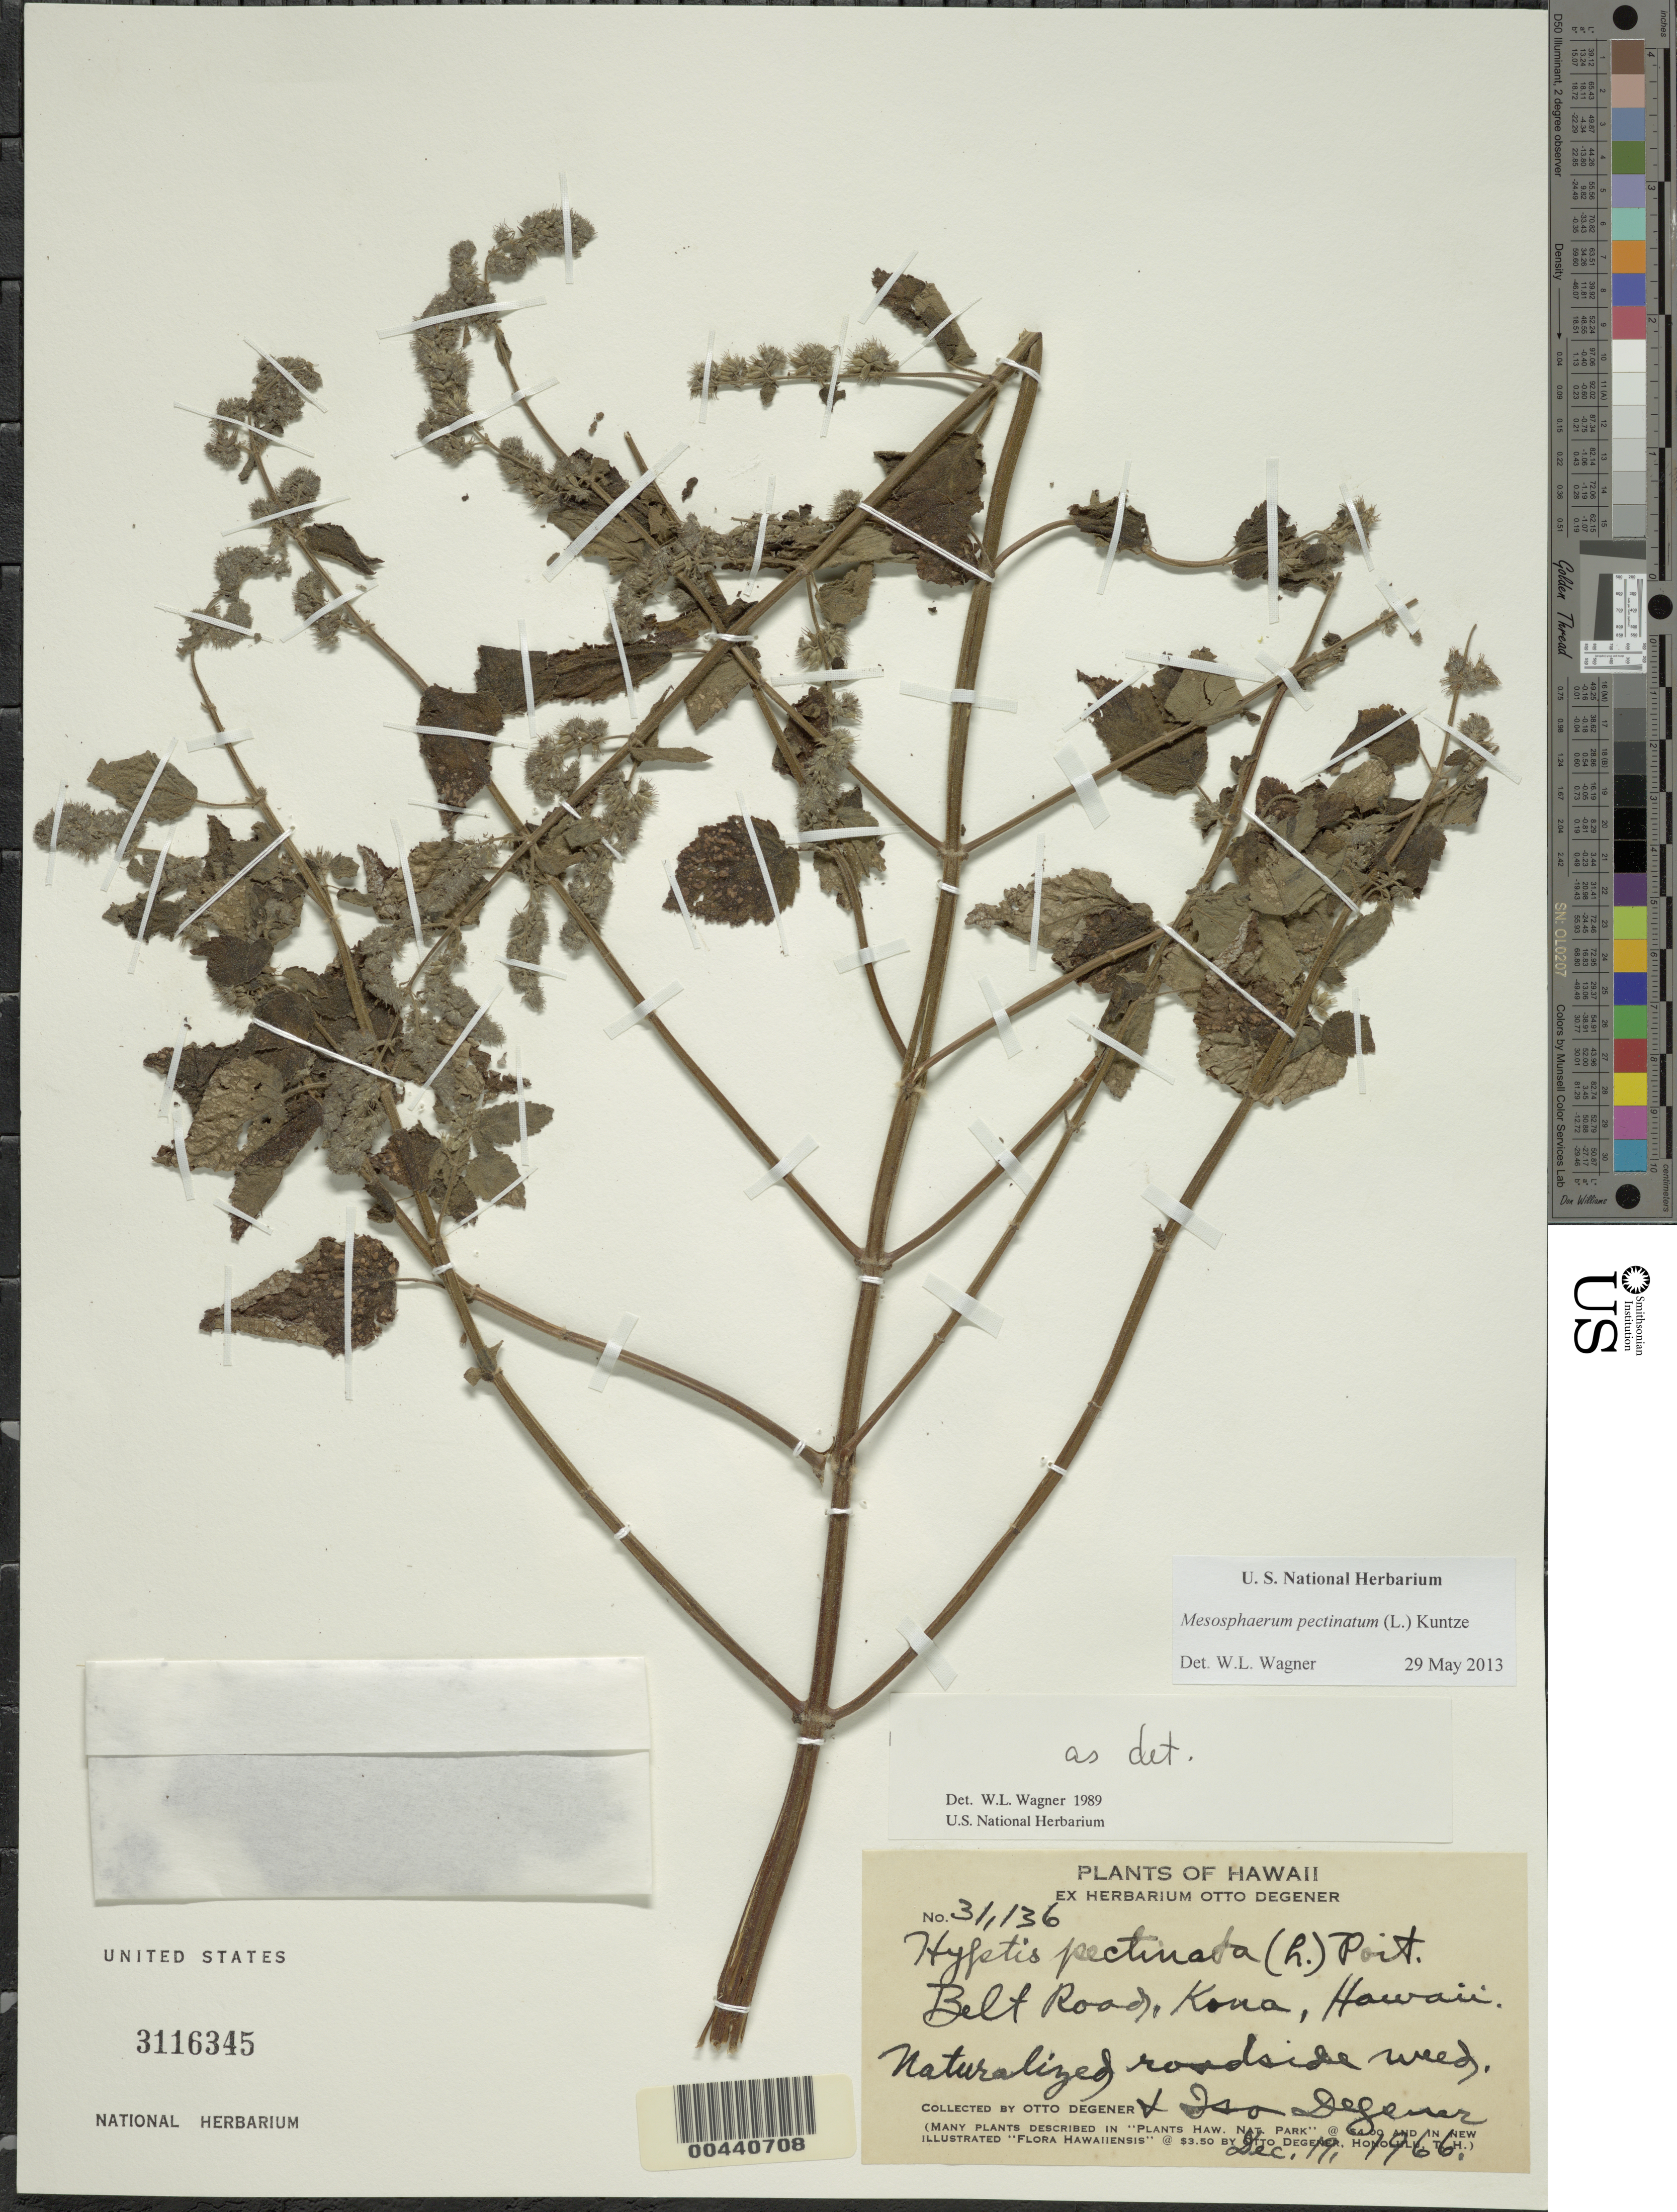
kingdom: Plantae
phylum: Tracheophyta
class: Magnoliopsida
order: Lamiales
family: Lamiaceae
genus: Mesosphaerum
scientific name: Mesosphaerum pectinatum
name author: (L.) Kuntze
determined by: Wagner, W. L., (BOT), Smithsonian Institution - National Museum of Natural History (UNITED STATES)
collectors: O. Degener & I. Degener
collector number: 31136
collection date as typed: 19 Dec 1966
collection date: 1966-12-19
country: United States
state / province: Hawaii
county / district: Hawaii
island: Hawaii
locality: Belt Road, Kona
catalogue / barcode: US 3116345